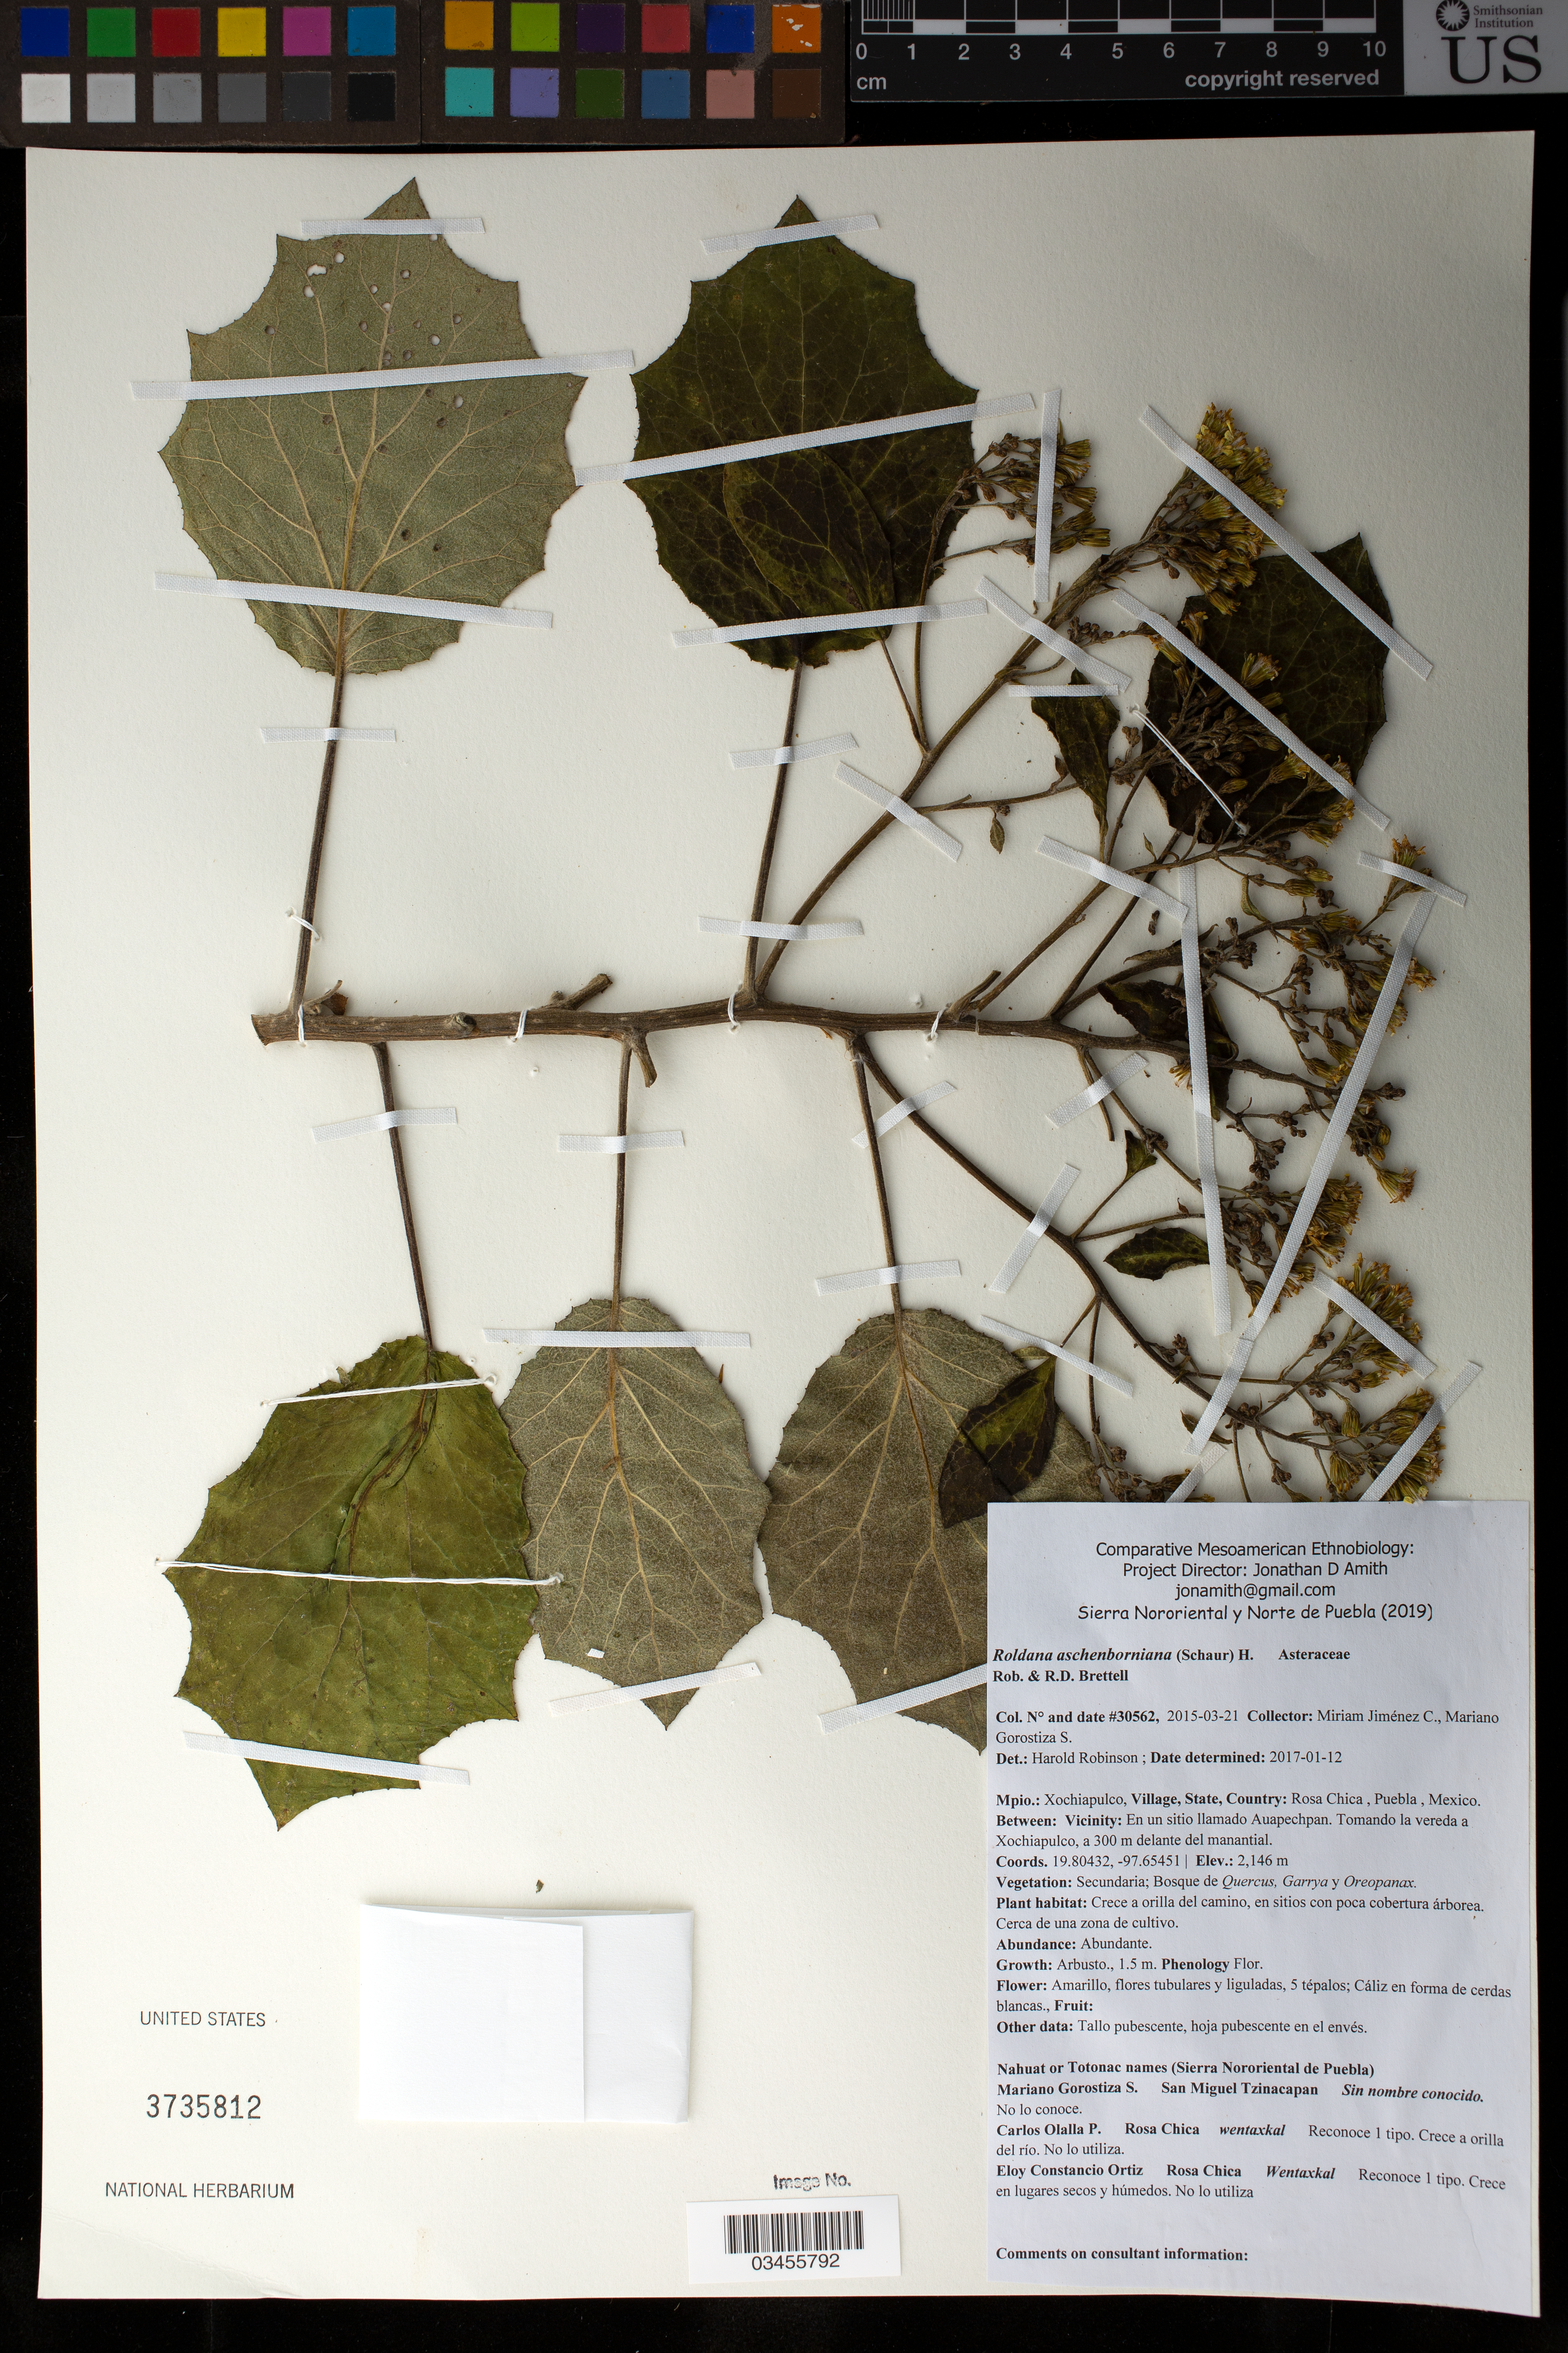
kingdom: Plantae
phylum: Tracheophyta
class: Magnoliopsida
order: Asterales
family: Asteraceae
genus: Roldana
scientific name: Roldana aschenborniana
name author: (S. Schauer) H. Rob. & Brettell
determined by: Robinson, Harold E., (US)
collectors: M. Jiménez Chimil & M. Gorostiza S.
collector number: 30562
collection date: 2015-03-21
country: México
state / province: Puebla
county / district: Xochiapulco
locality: PUEBLO: Rosa Chica; LOCALIDAD EXACTA: En un sitio llamado Auapechpan. Tomando la vereda a Xochiapulco, a 300 m delante del manantial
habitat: Bosque de Quercus, Garrya y Oreopanax | A orilla del camino, en sitios con poca cobertura árborea. Cerca de una zona de cultivo.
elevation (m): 2146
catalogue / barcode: US 3735812